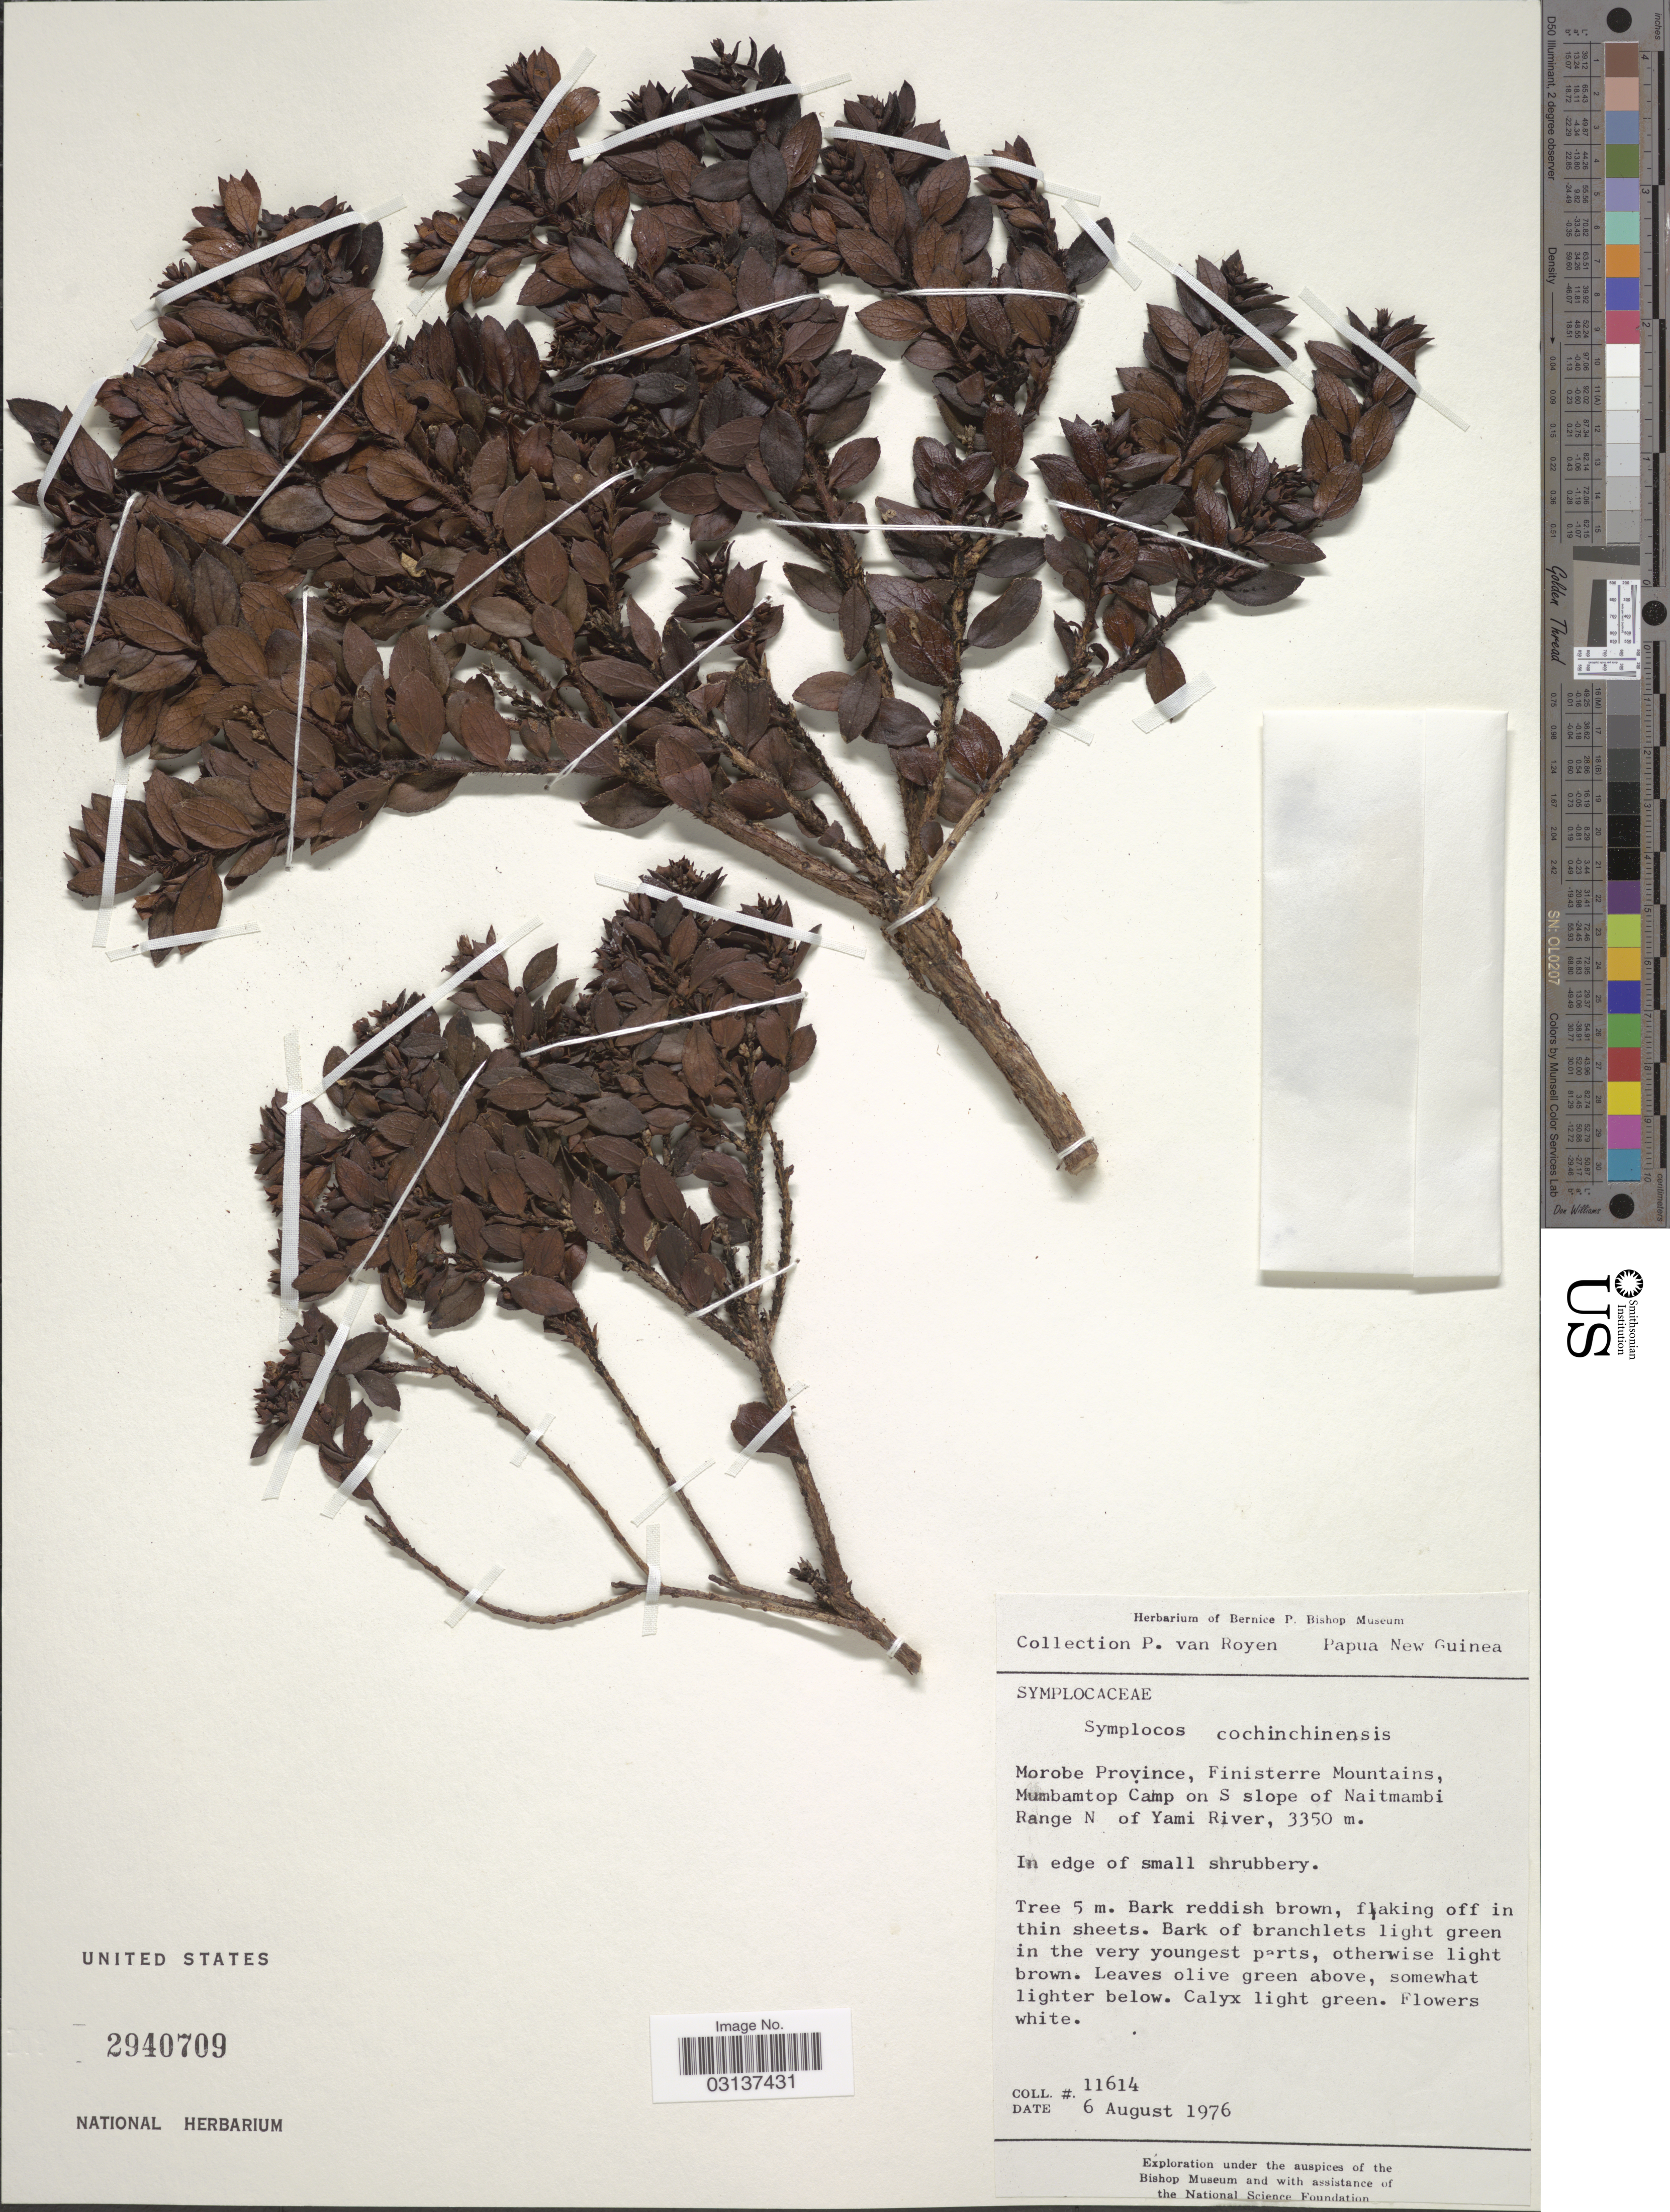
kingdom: Plantae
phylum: Tracheophyta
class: Magnoliopsida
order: Ericales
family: Symplocaceae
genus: Symplocos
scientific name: Symplocos cochinchinensis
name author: (Lour.) S. Moore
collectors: P. van Royen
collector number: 11614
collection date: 1976-08-06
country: Papua New Guinea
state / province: Morobe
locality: Finisterre Mountains, Mumbamtop Camp on S slope of Naitmambi Range N of Yami River.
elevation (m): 3350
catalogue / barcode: US 2940709